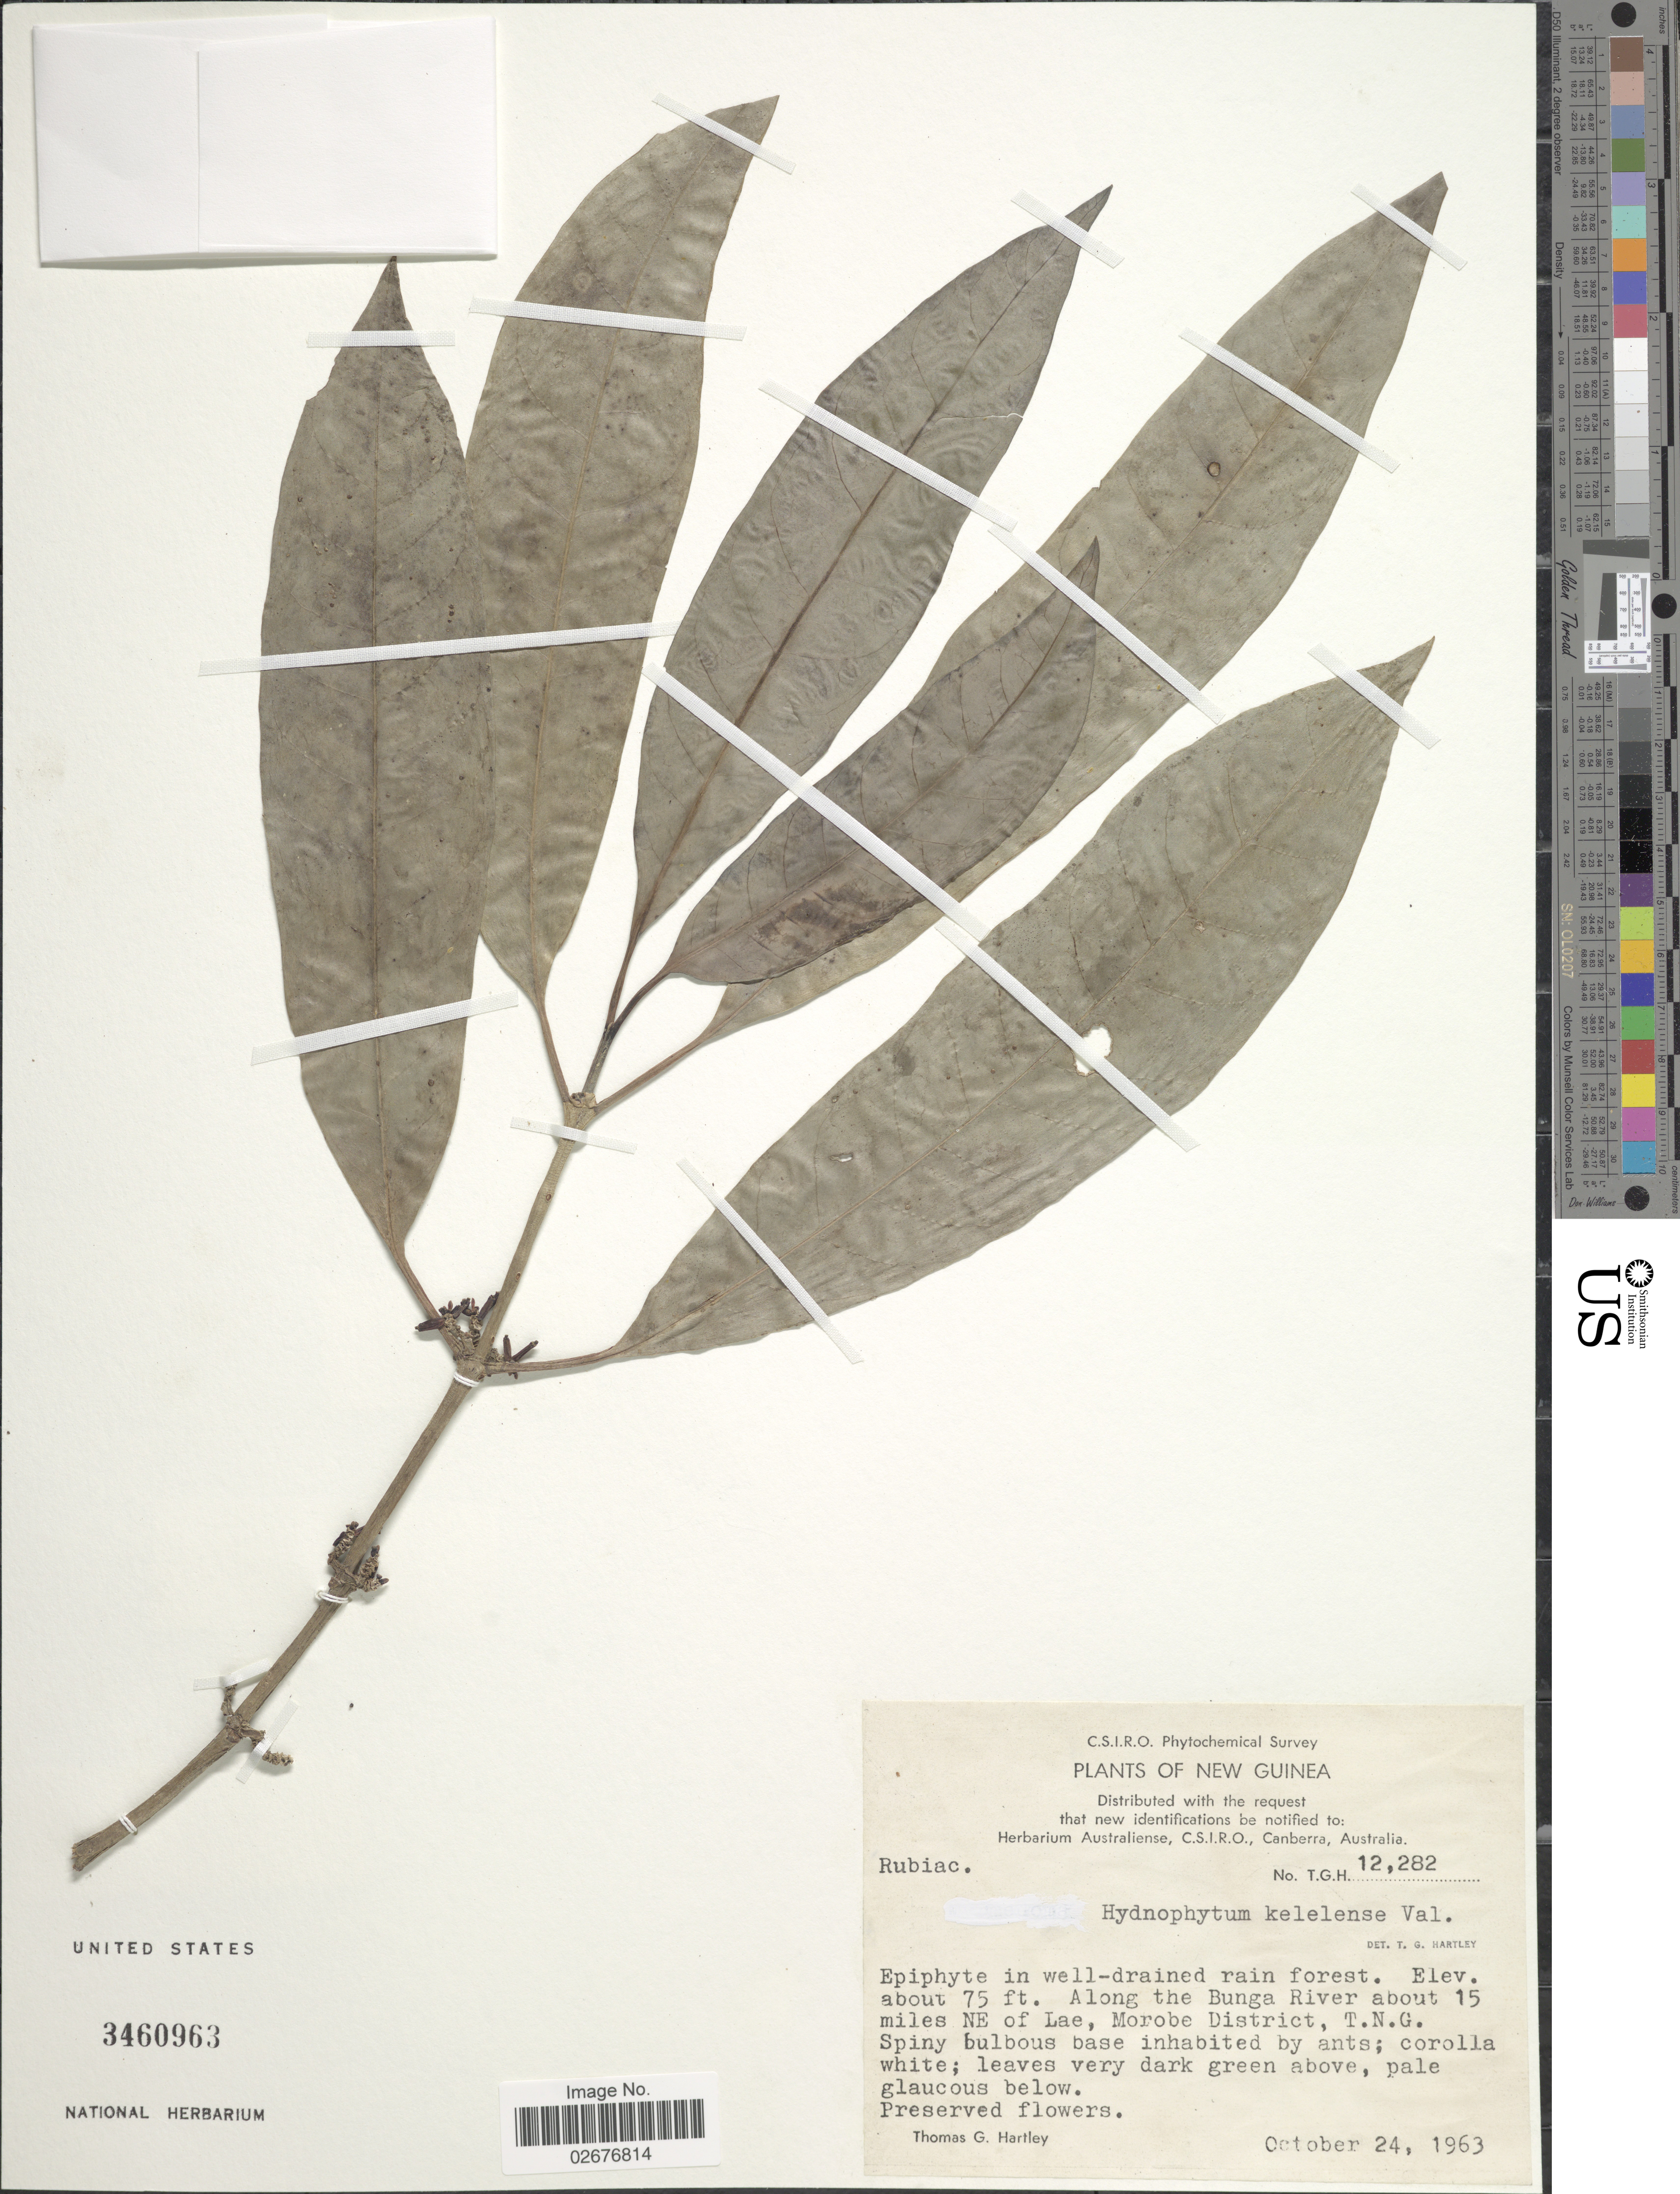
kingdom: Plantae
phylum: Tracheophyta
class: Magnoliopsida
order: Gentianales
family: Rubiaceae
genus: Hydnophytum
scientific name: Hydnophytum kelelense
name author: Valeton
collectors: T. G. Hartley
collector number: TGH12282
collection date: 1963-10-24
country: Papua New Guinea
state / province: Morobe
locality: New Guinea, along the Bunga River about 15 miles NE of Lae, T.N.G.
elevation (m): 23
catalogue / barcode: US 3460963